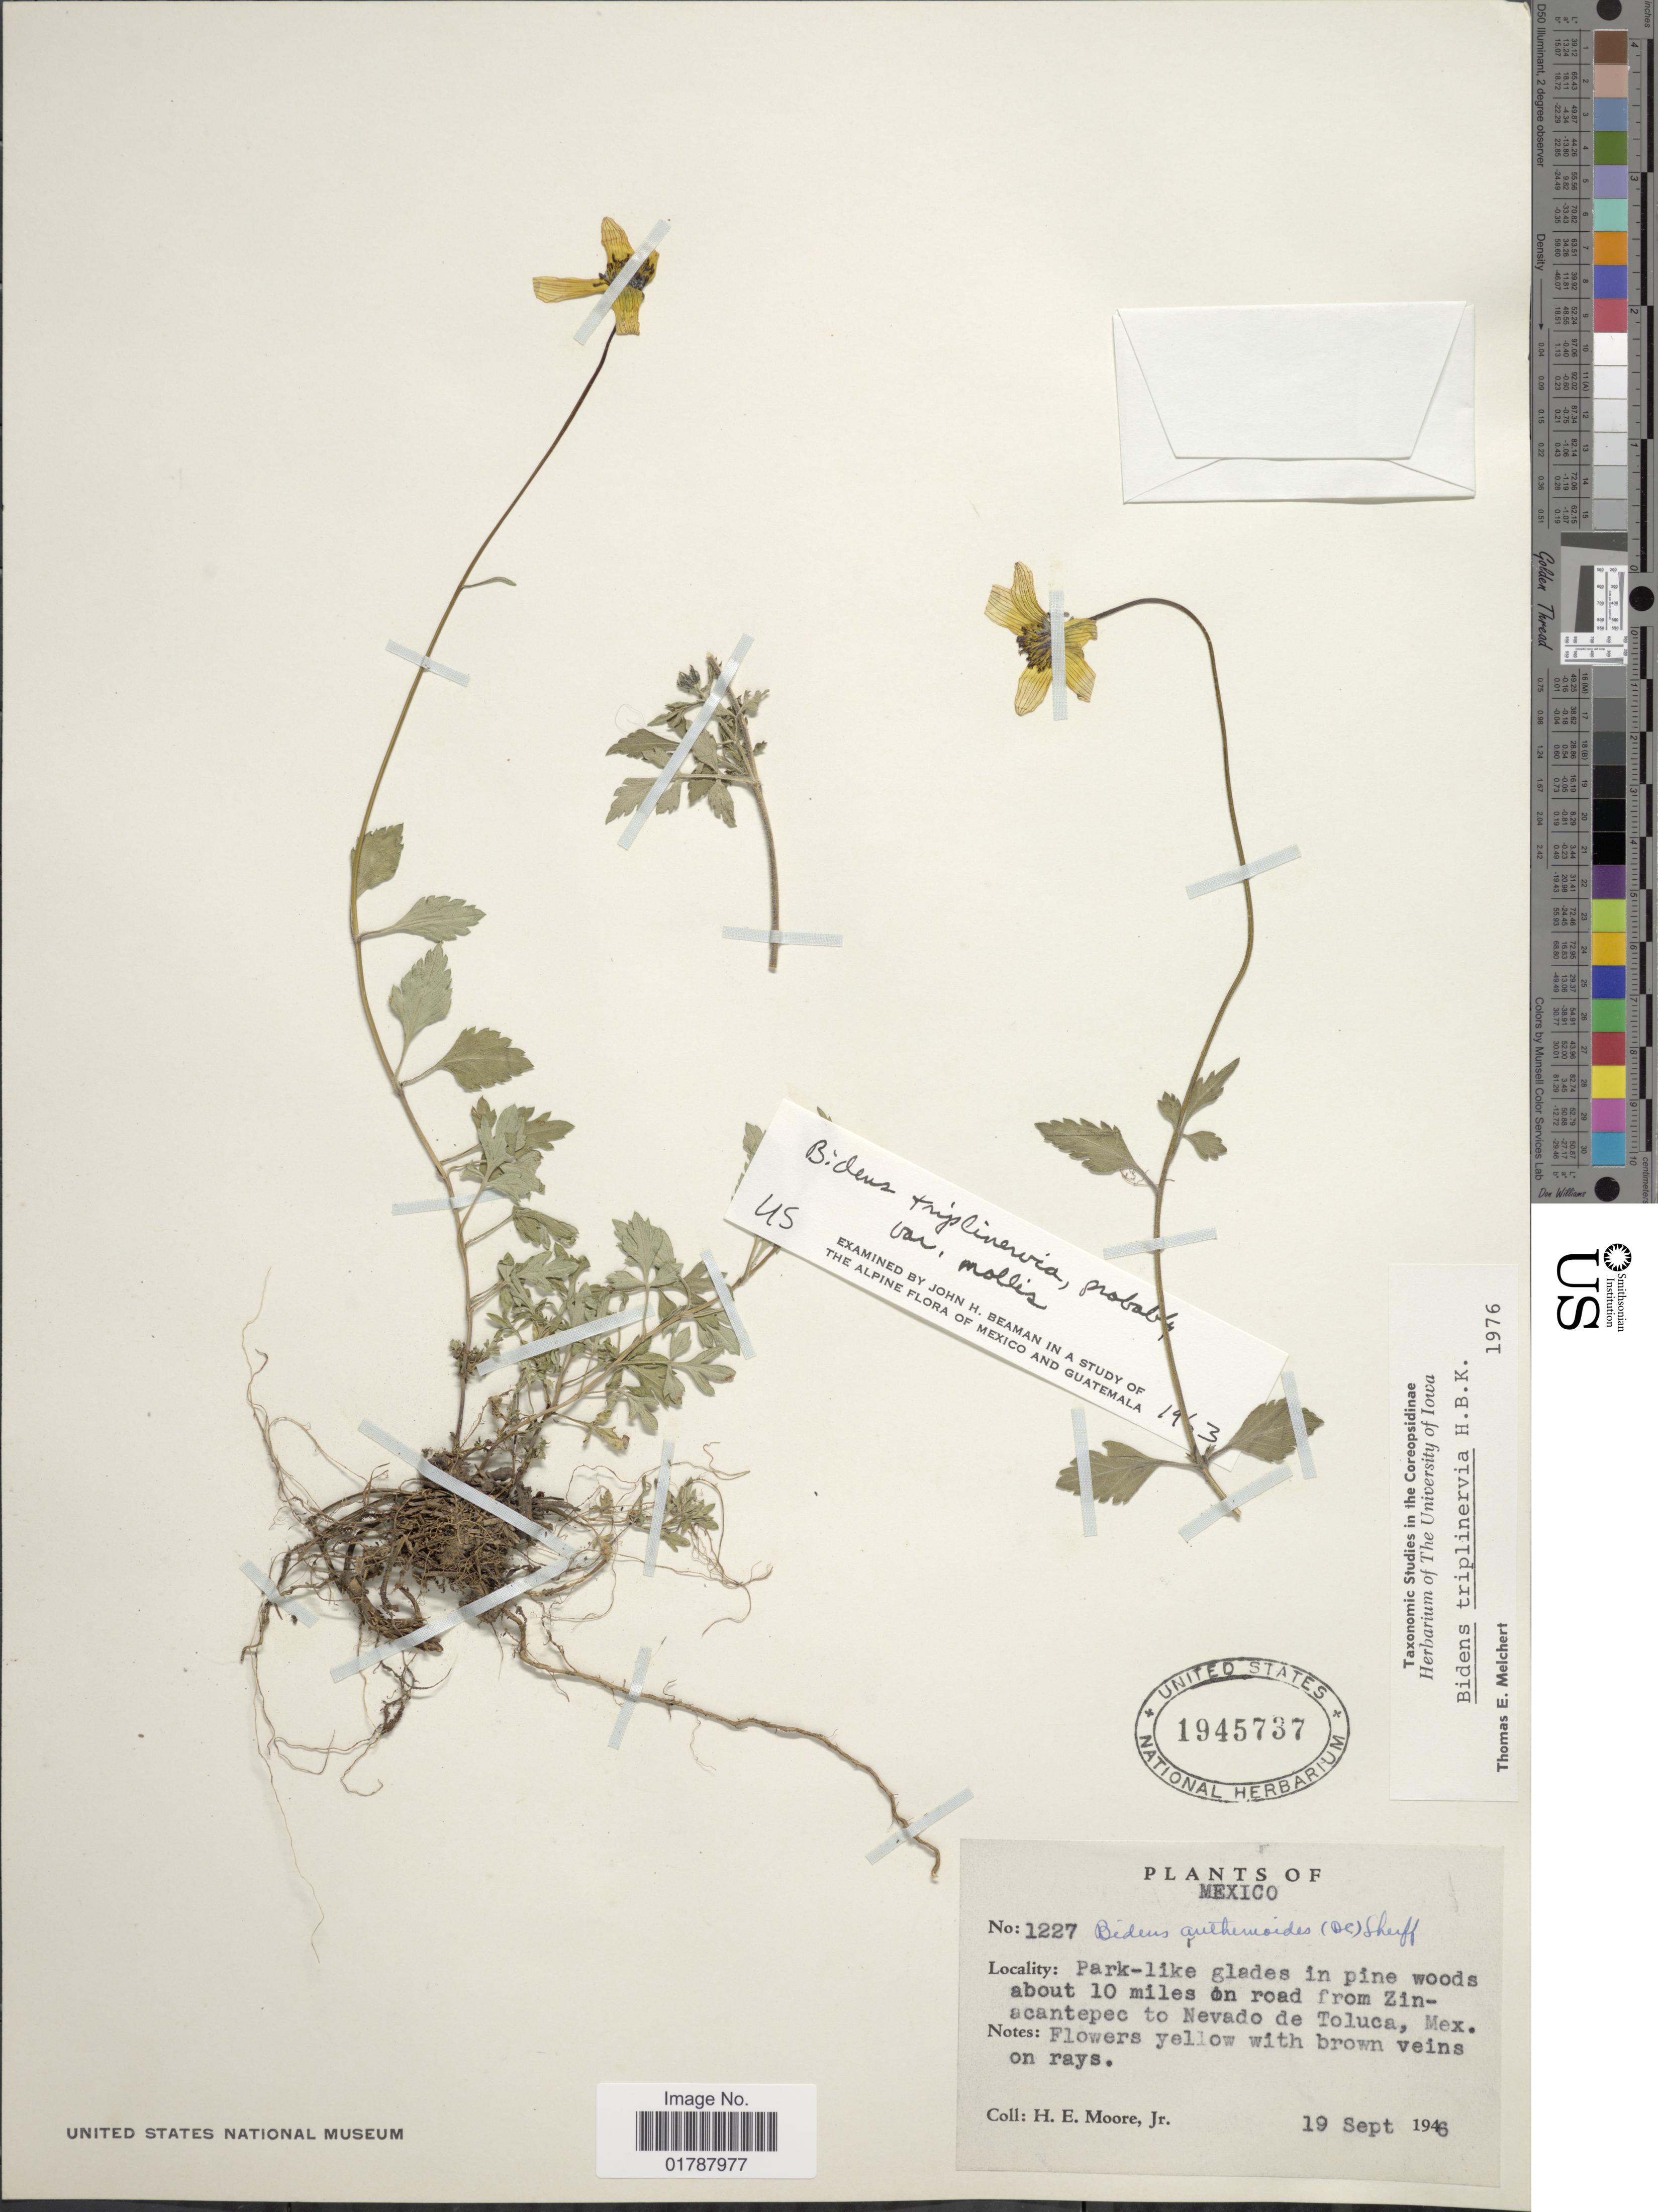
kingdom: Plantae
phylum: Tracheophyta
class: Magnoliopsida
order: Asterales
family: Asteraceae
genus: Bidens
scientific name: Bidens triplinervia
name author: Kunth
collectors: H. Moore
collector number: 1227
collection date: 1946-09-19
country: Mexico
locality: Park-line glades in pine woods about 10 miles on road from Zinacantepec to Nevado de Toluca, Mex.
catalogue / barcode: US 1945737